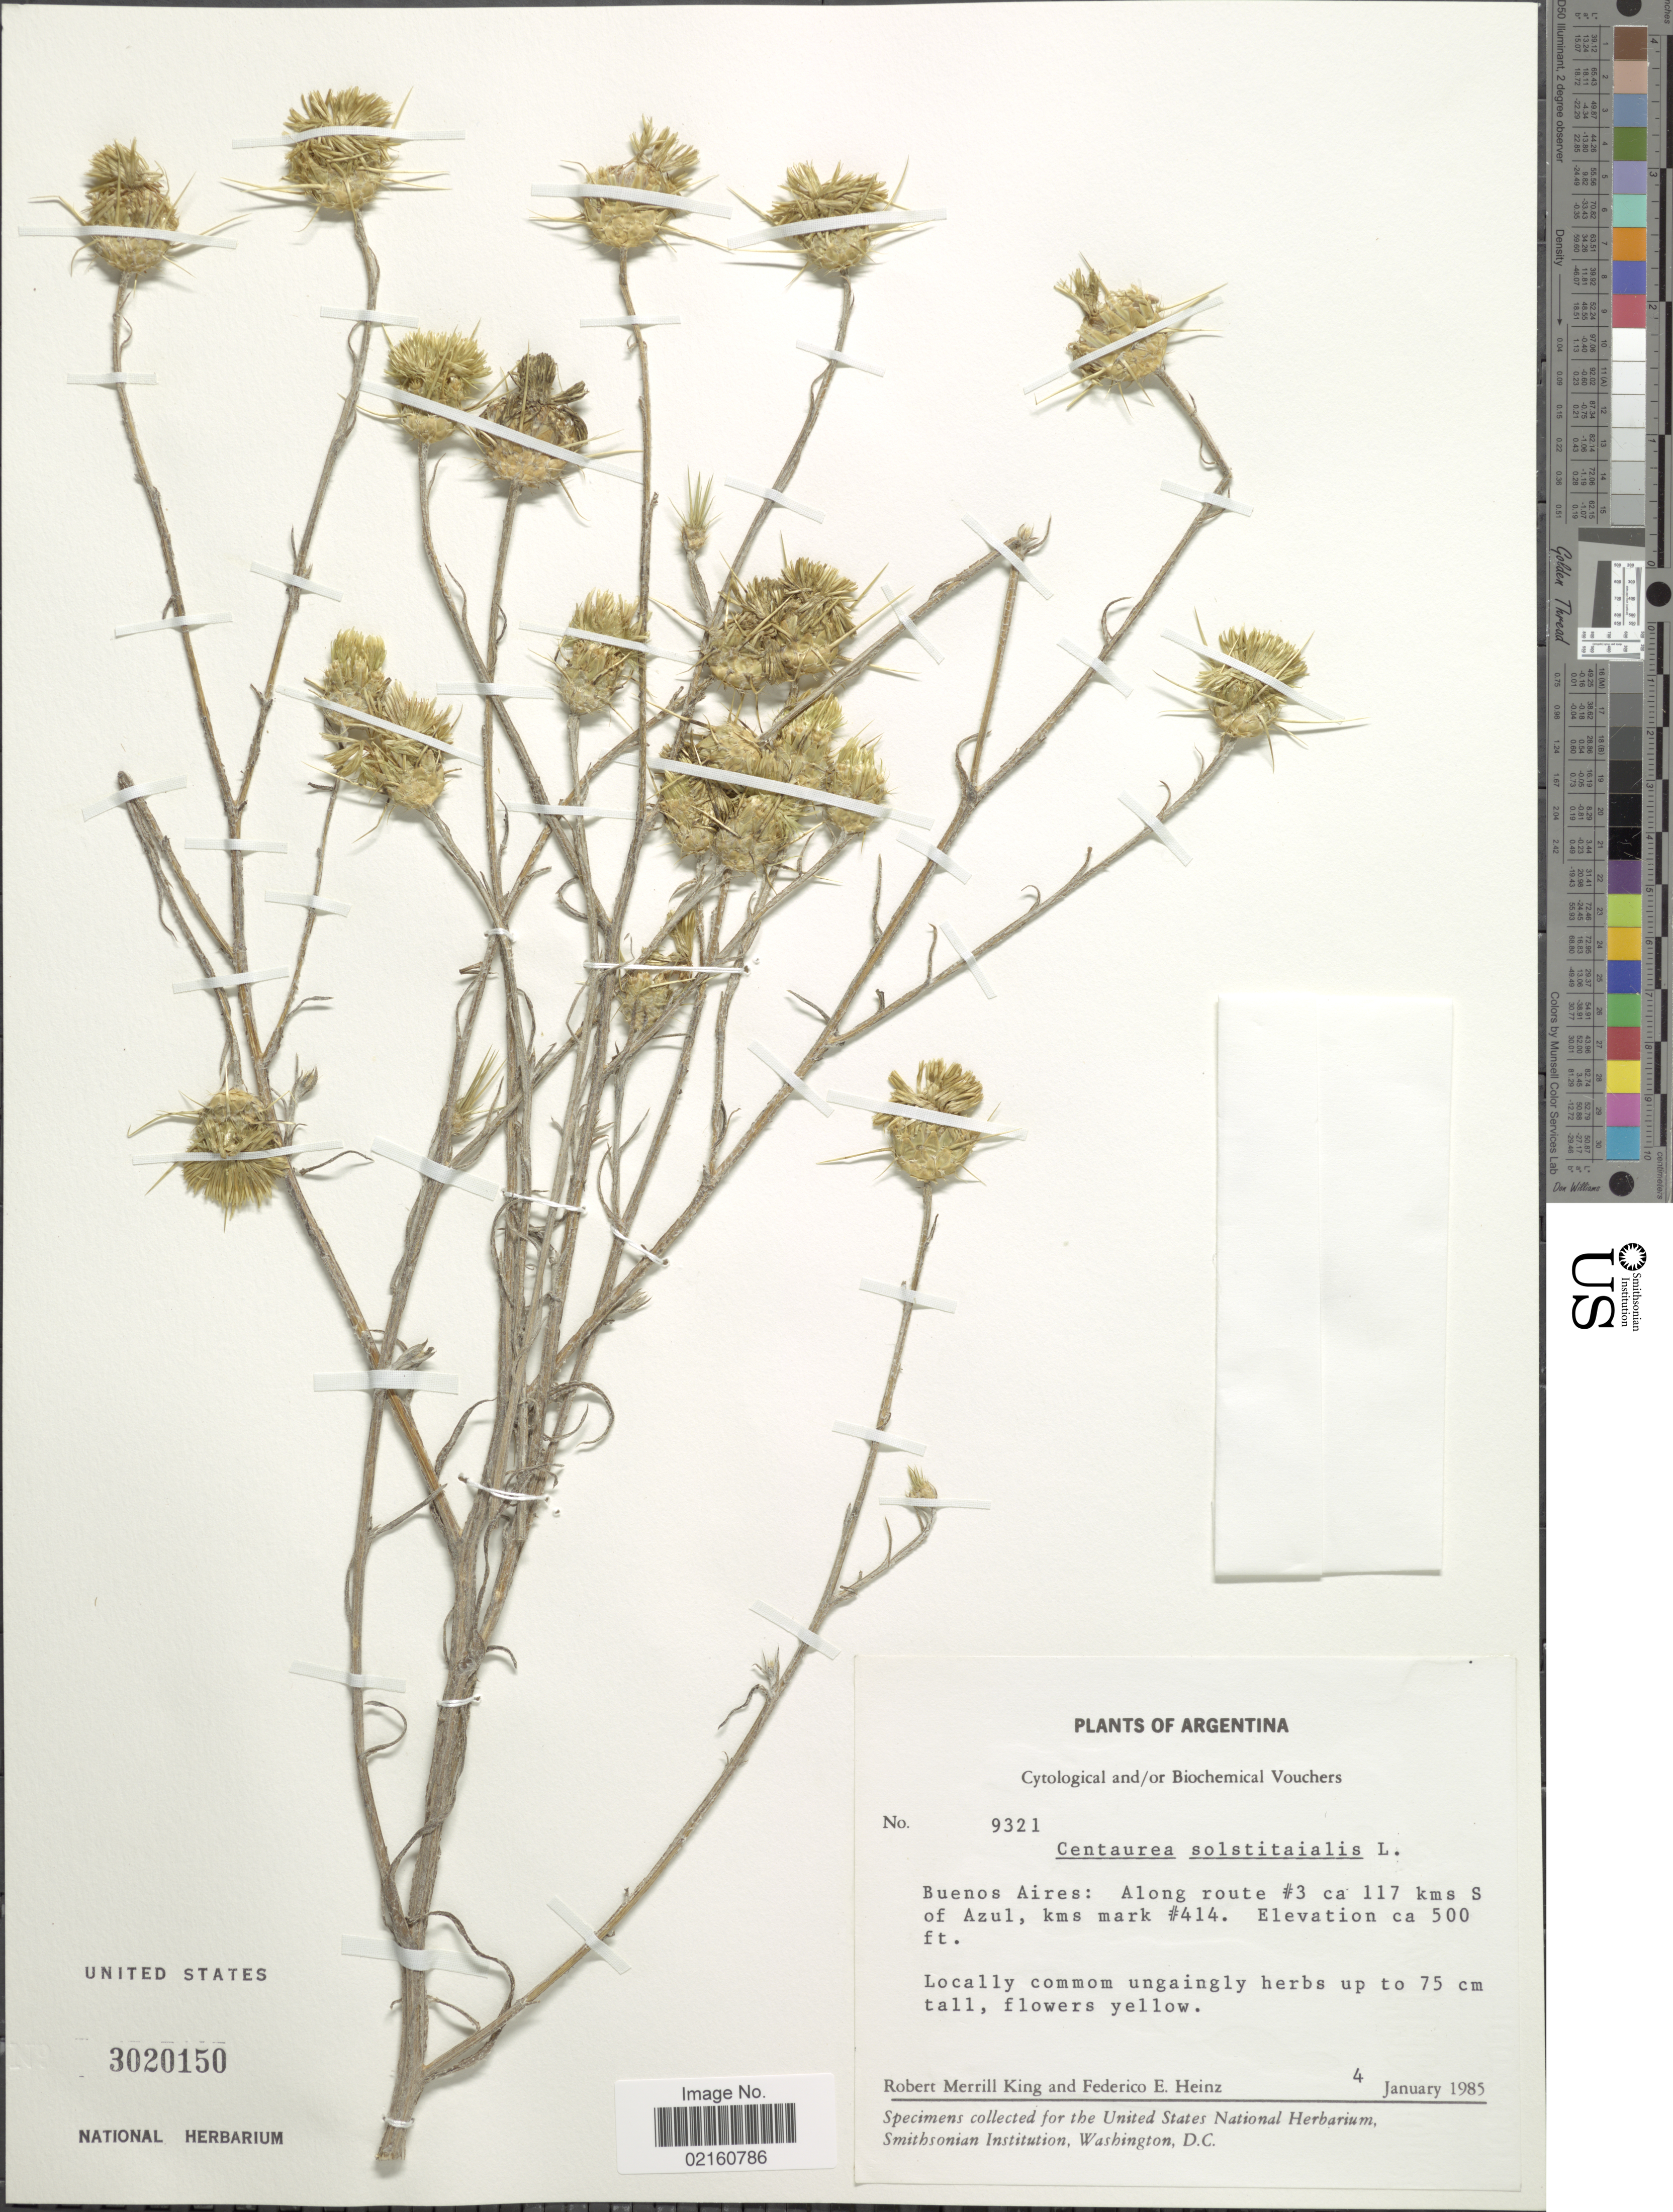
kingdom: Plantae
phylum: Tracheophyta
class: Magnoliopsida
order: Asterales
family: Asteraceae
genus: Centaurea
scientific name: Centaurea solstitialis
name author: L.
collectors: R. M. King & F. Heinz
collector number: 9321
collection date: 1985-01-04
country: Argentina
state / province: Buenos Aires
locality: Along route # 3 ca 117 kms S of Azul, kms mark #414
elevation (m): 152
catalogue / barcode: US 3020150